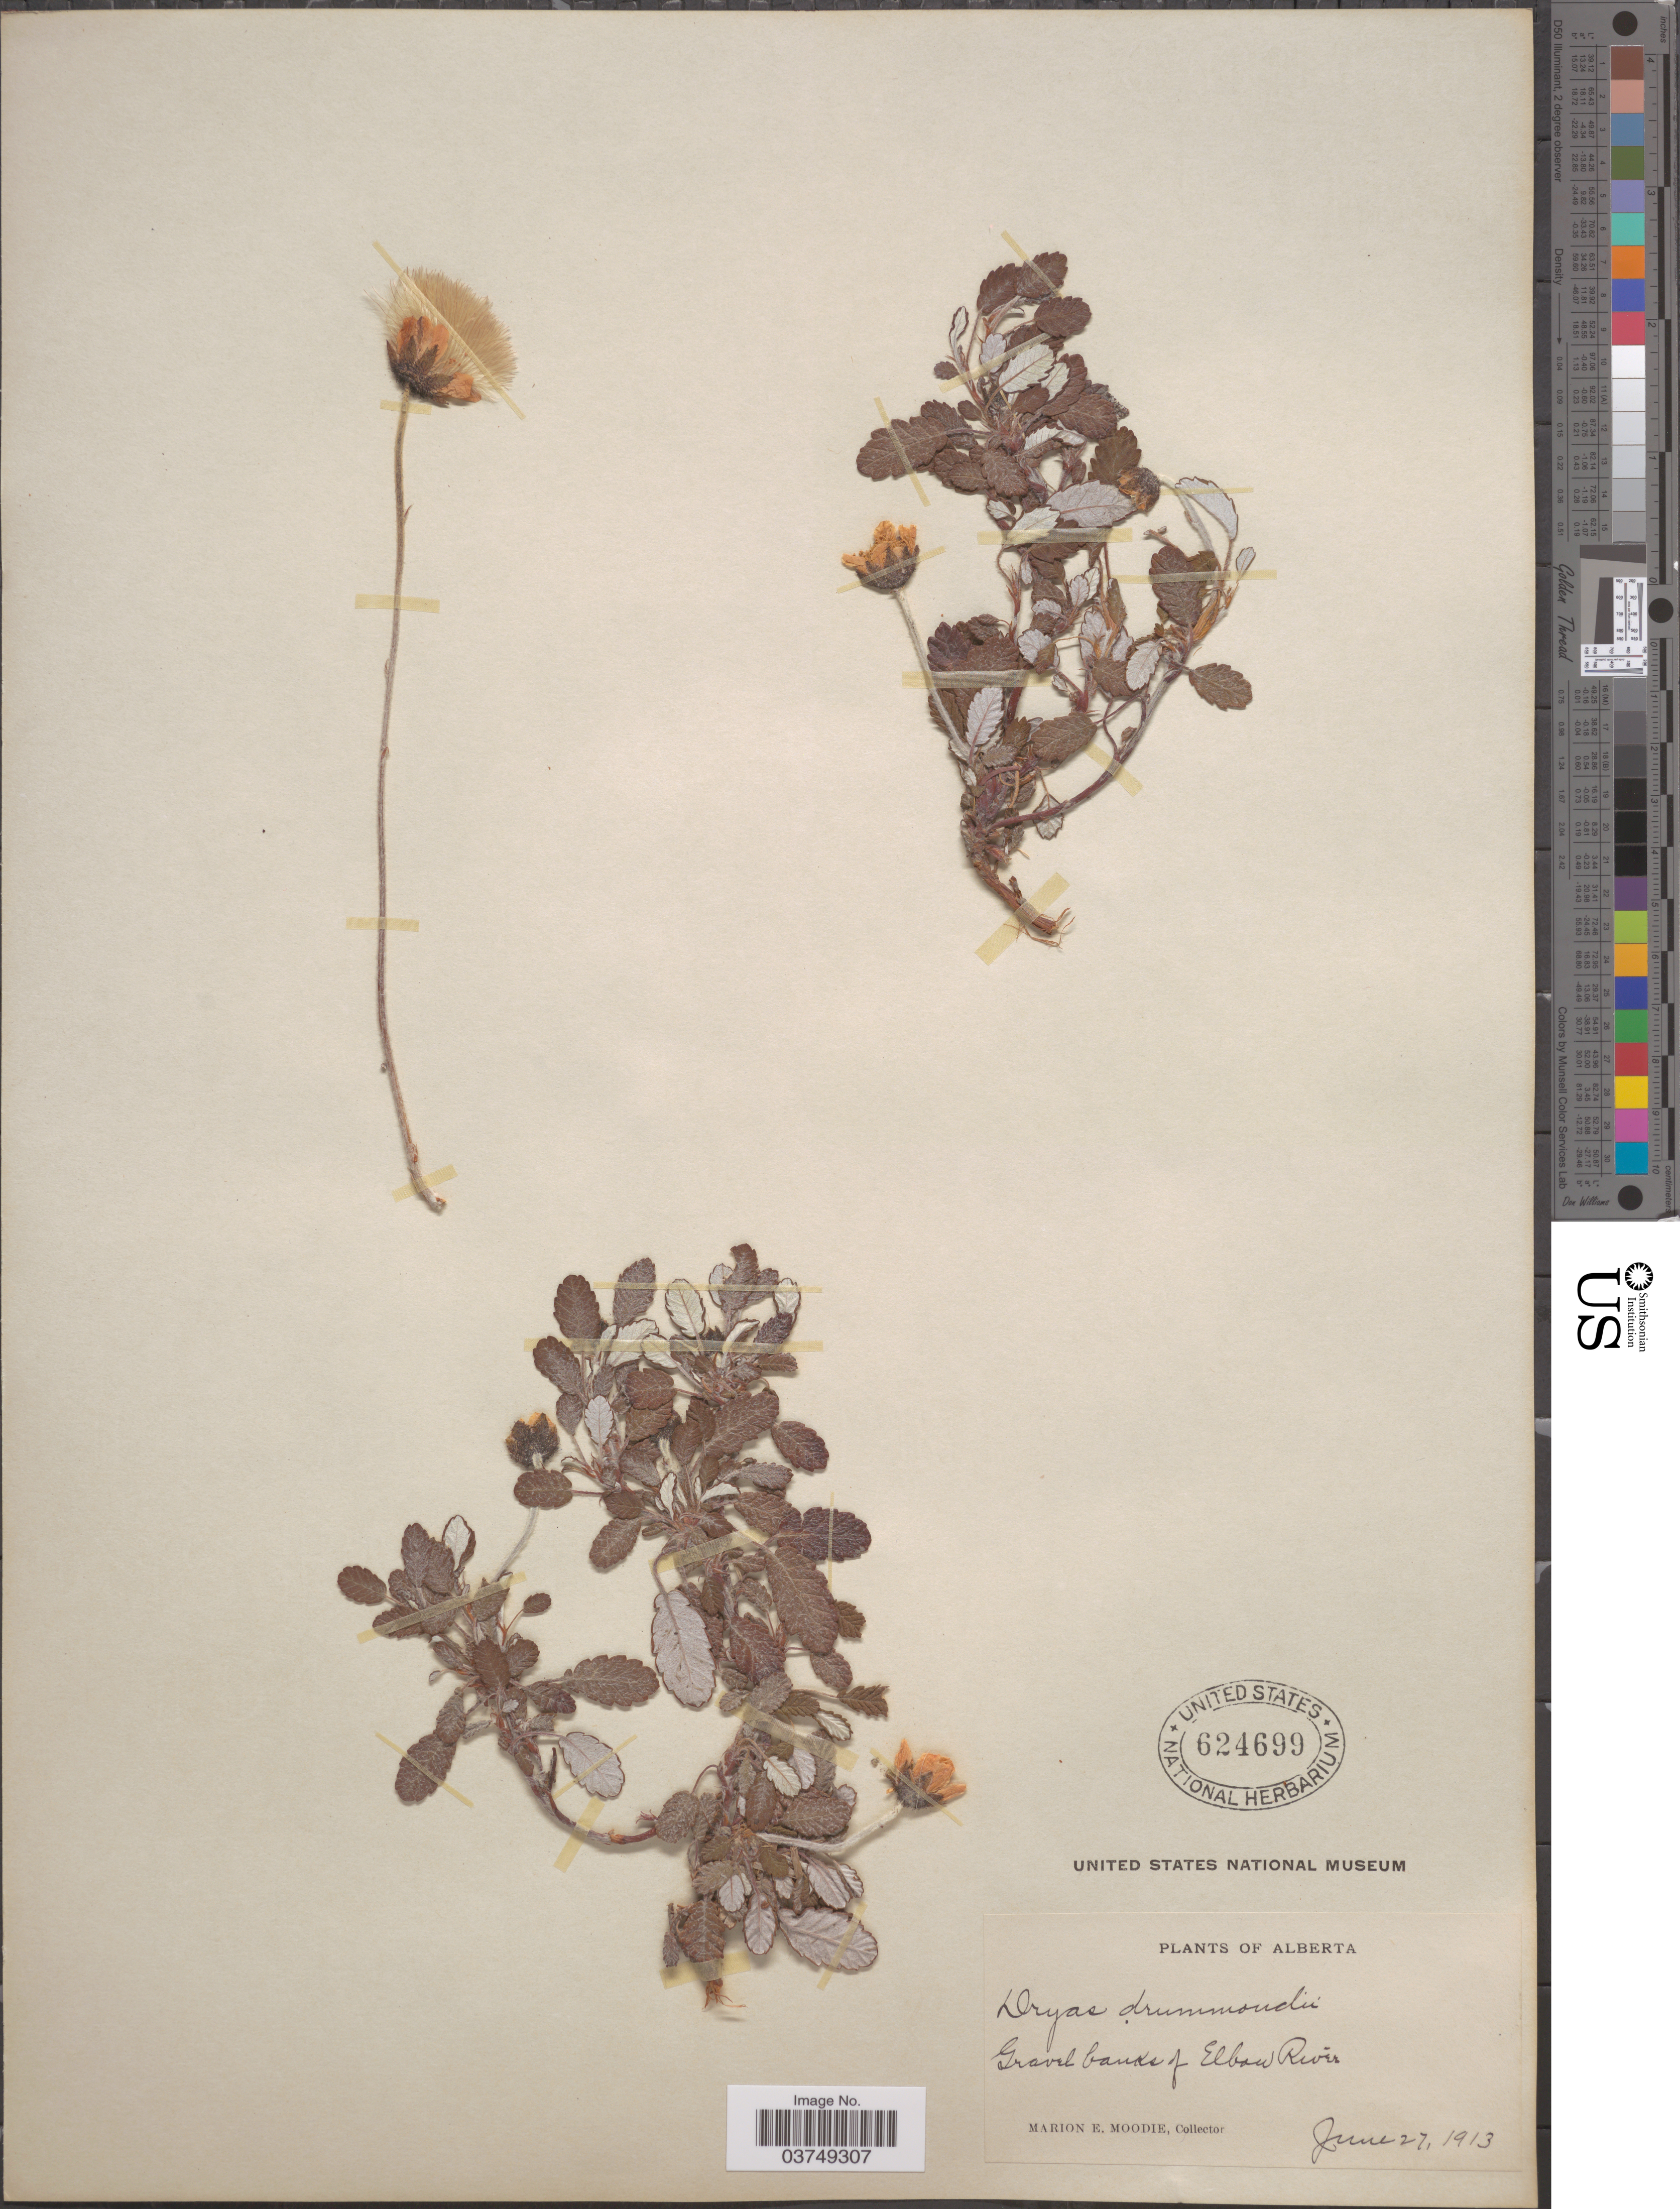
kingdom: Plantae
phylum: Tracheophyta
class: Magnoliopsida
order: Rosales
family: Rosaceae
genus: Dryas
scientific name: Dryas drummondii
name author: Hook. & Richardson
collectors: M. E. Moodie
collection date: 1913-06-27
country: Canada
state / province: Alberta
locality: Gravel banks of Elbow River.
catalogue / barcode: US 624699